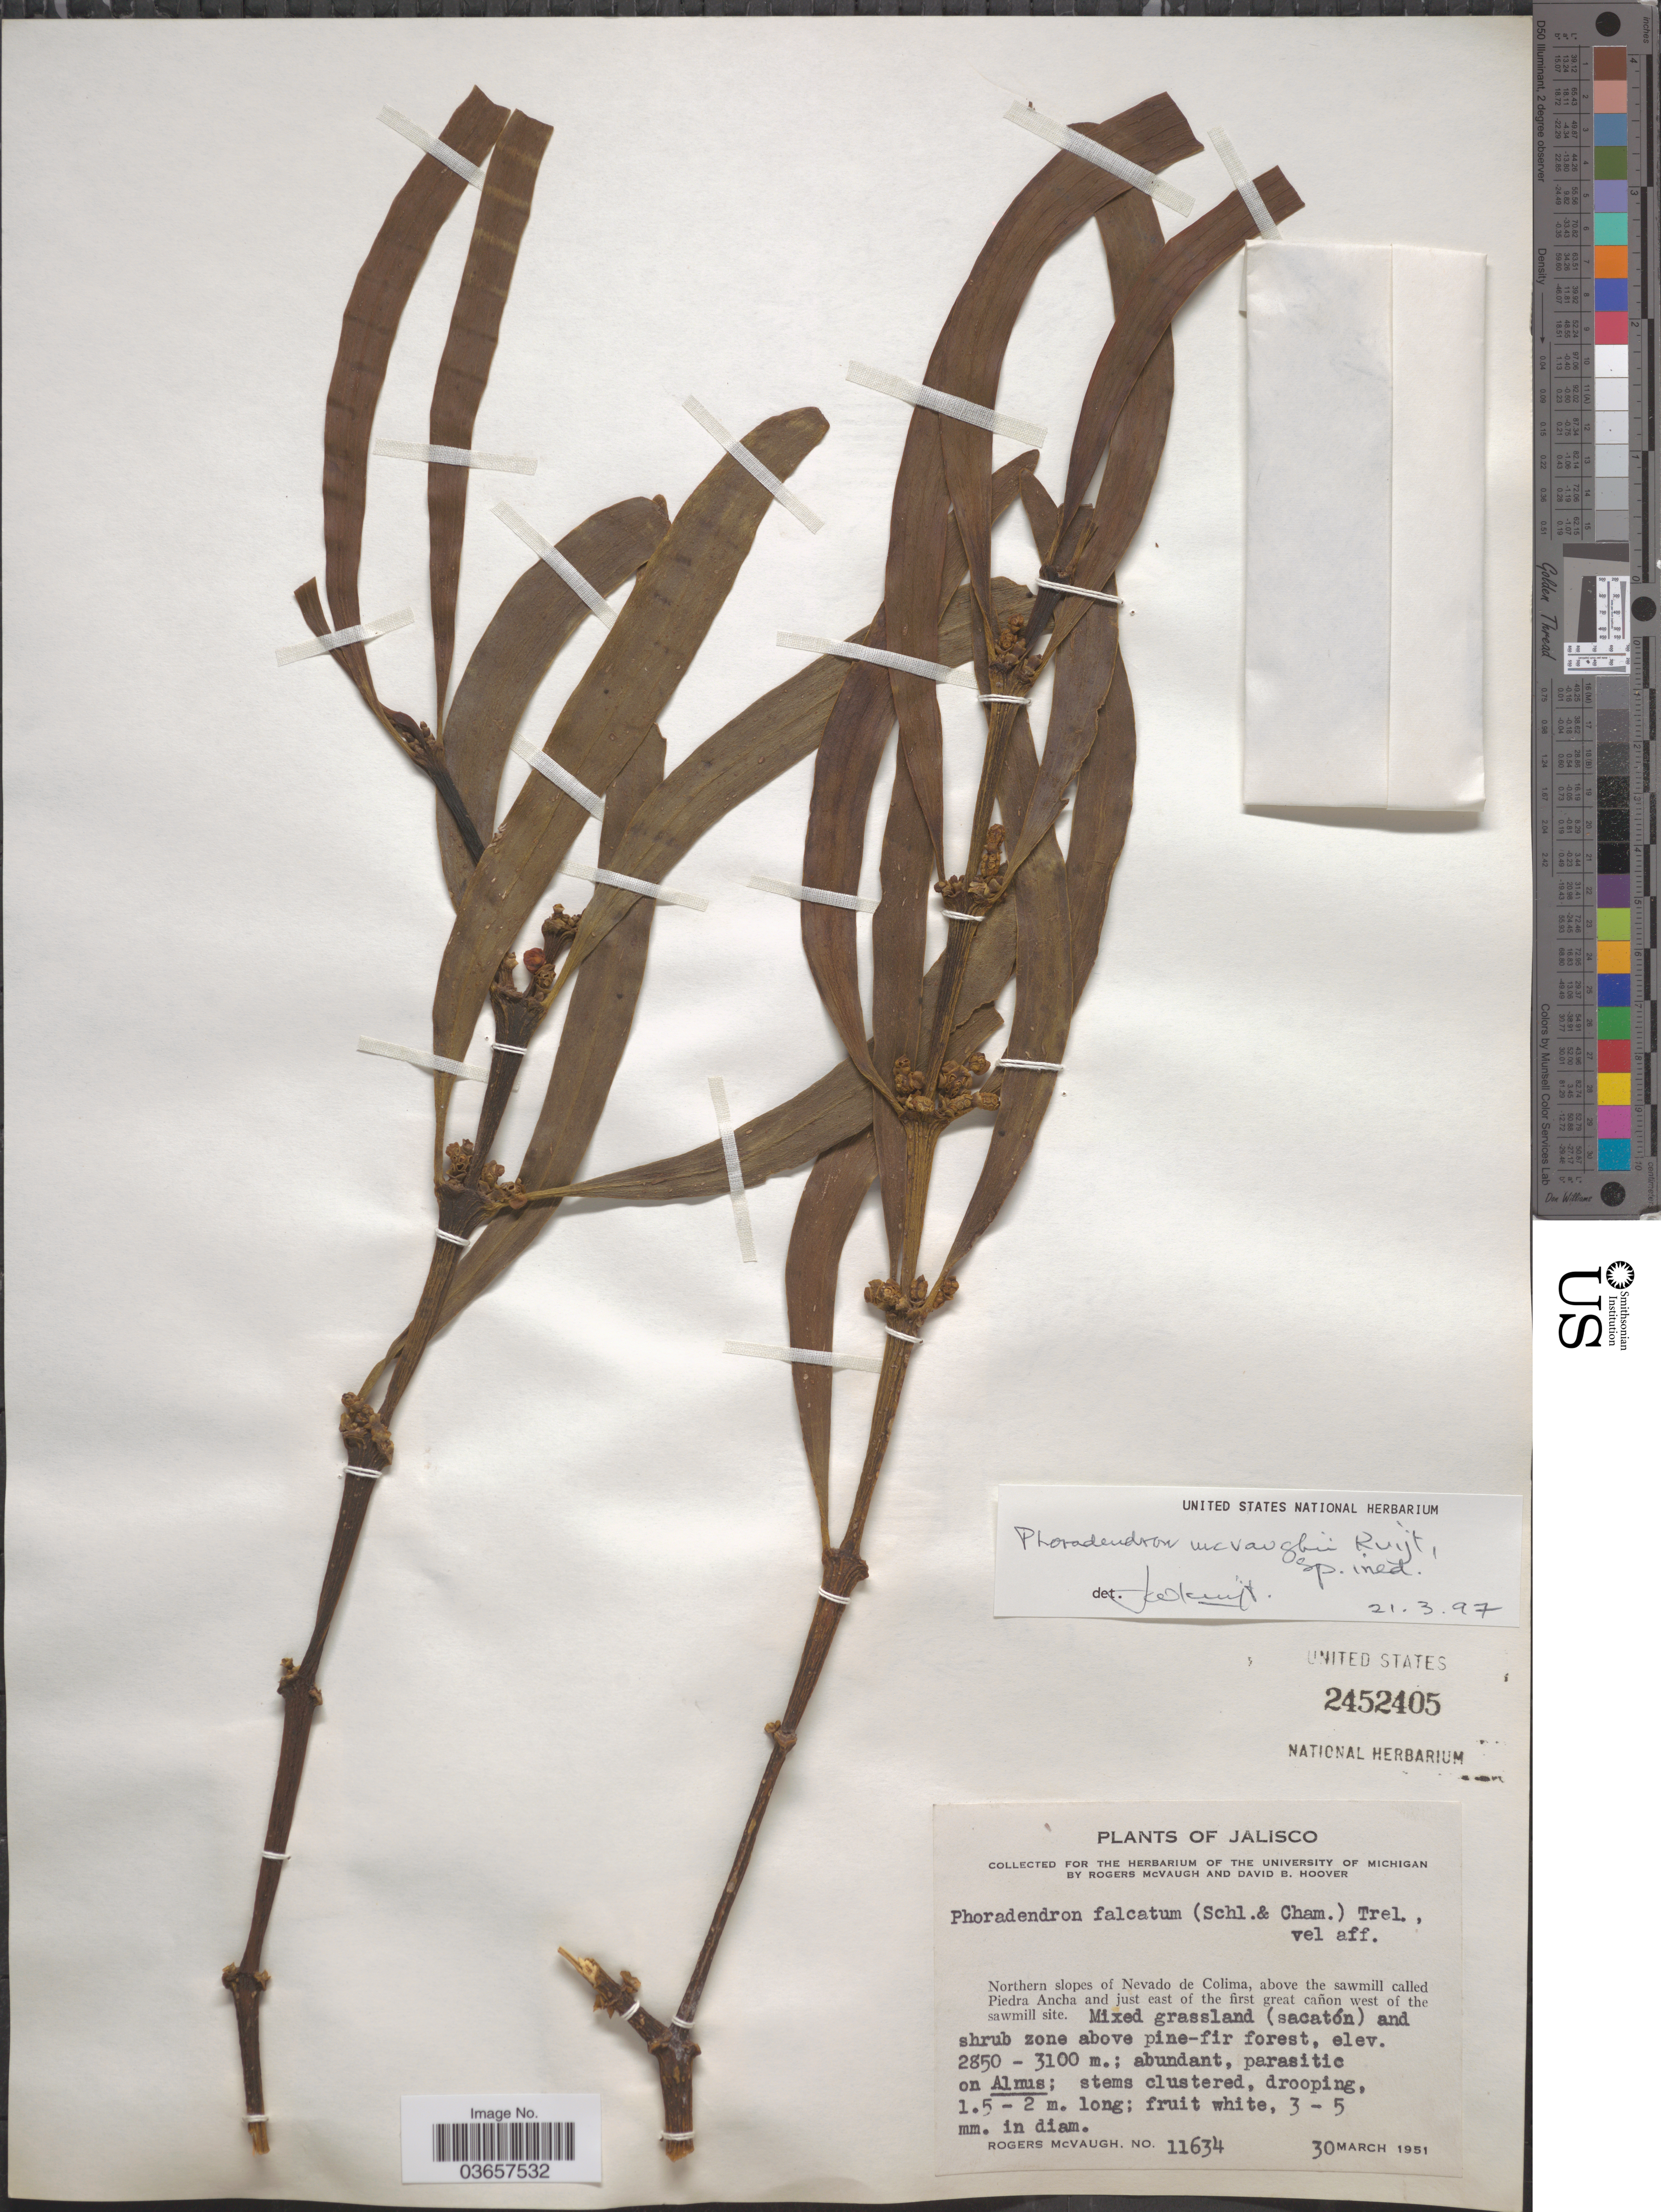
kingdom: Plantae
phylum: Tracheophyta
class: Magnoliopsida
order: Santalales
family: Viscaceae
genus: Phoradendron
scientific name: Phoradendron mcvaughii Kuijt sp. nov. ined.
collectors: R. McVaugh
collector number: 11634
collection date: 1951-03-30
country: Mexico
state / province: Jalisco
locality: Northern slopes of Nevado de Colima, above the sawmill called Piedra Ancha and just east of the first great cañon west of the sawmill site.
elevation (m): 2850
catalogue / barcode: US 2452405